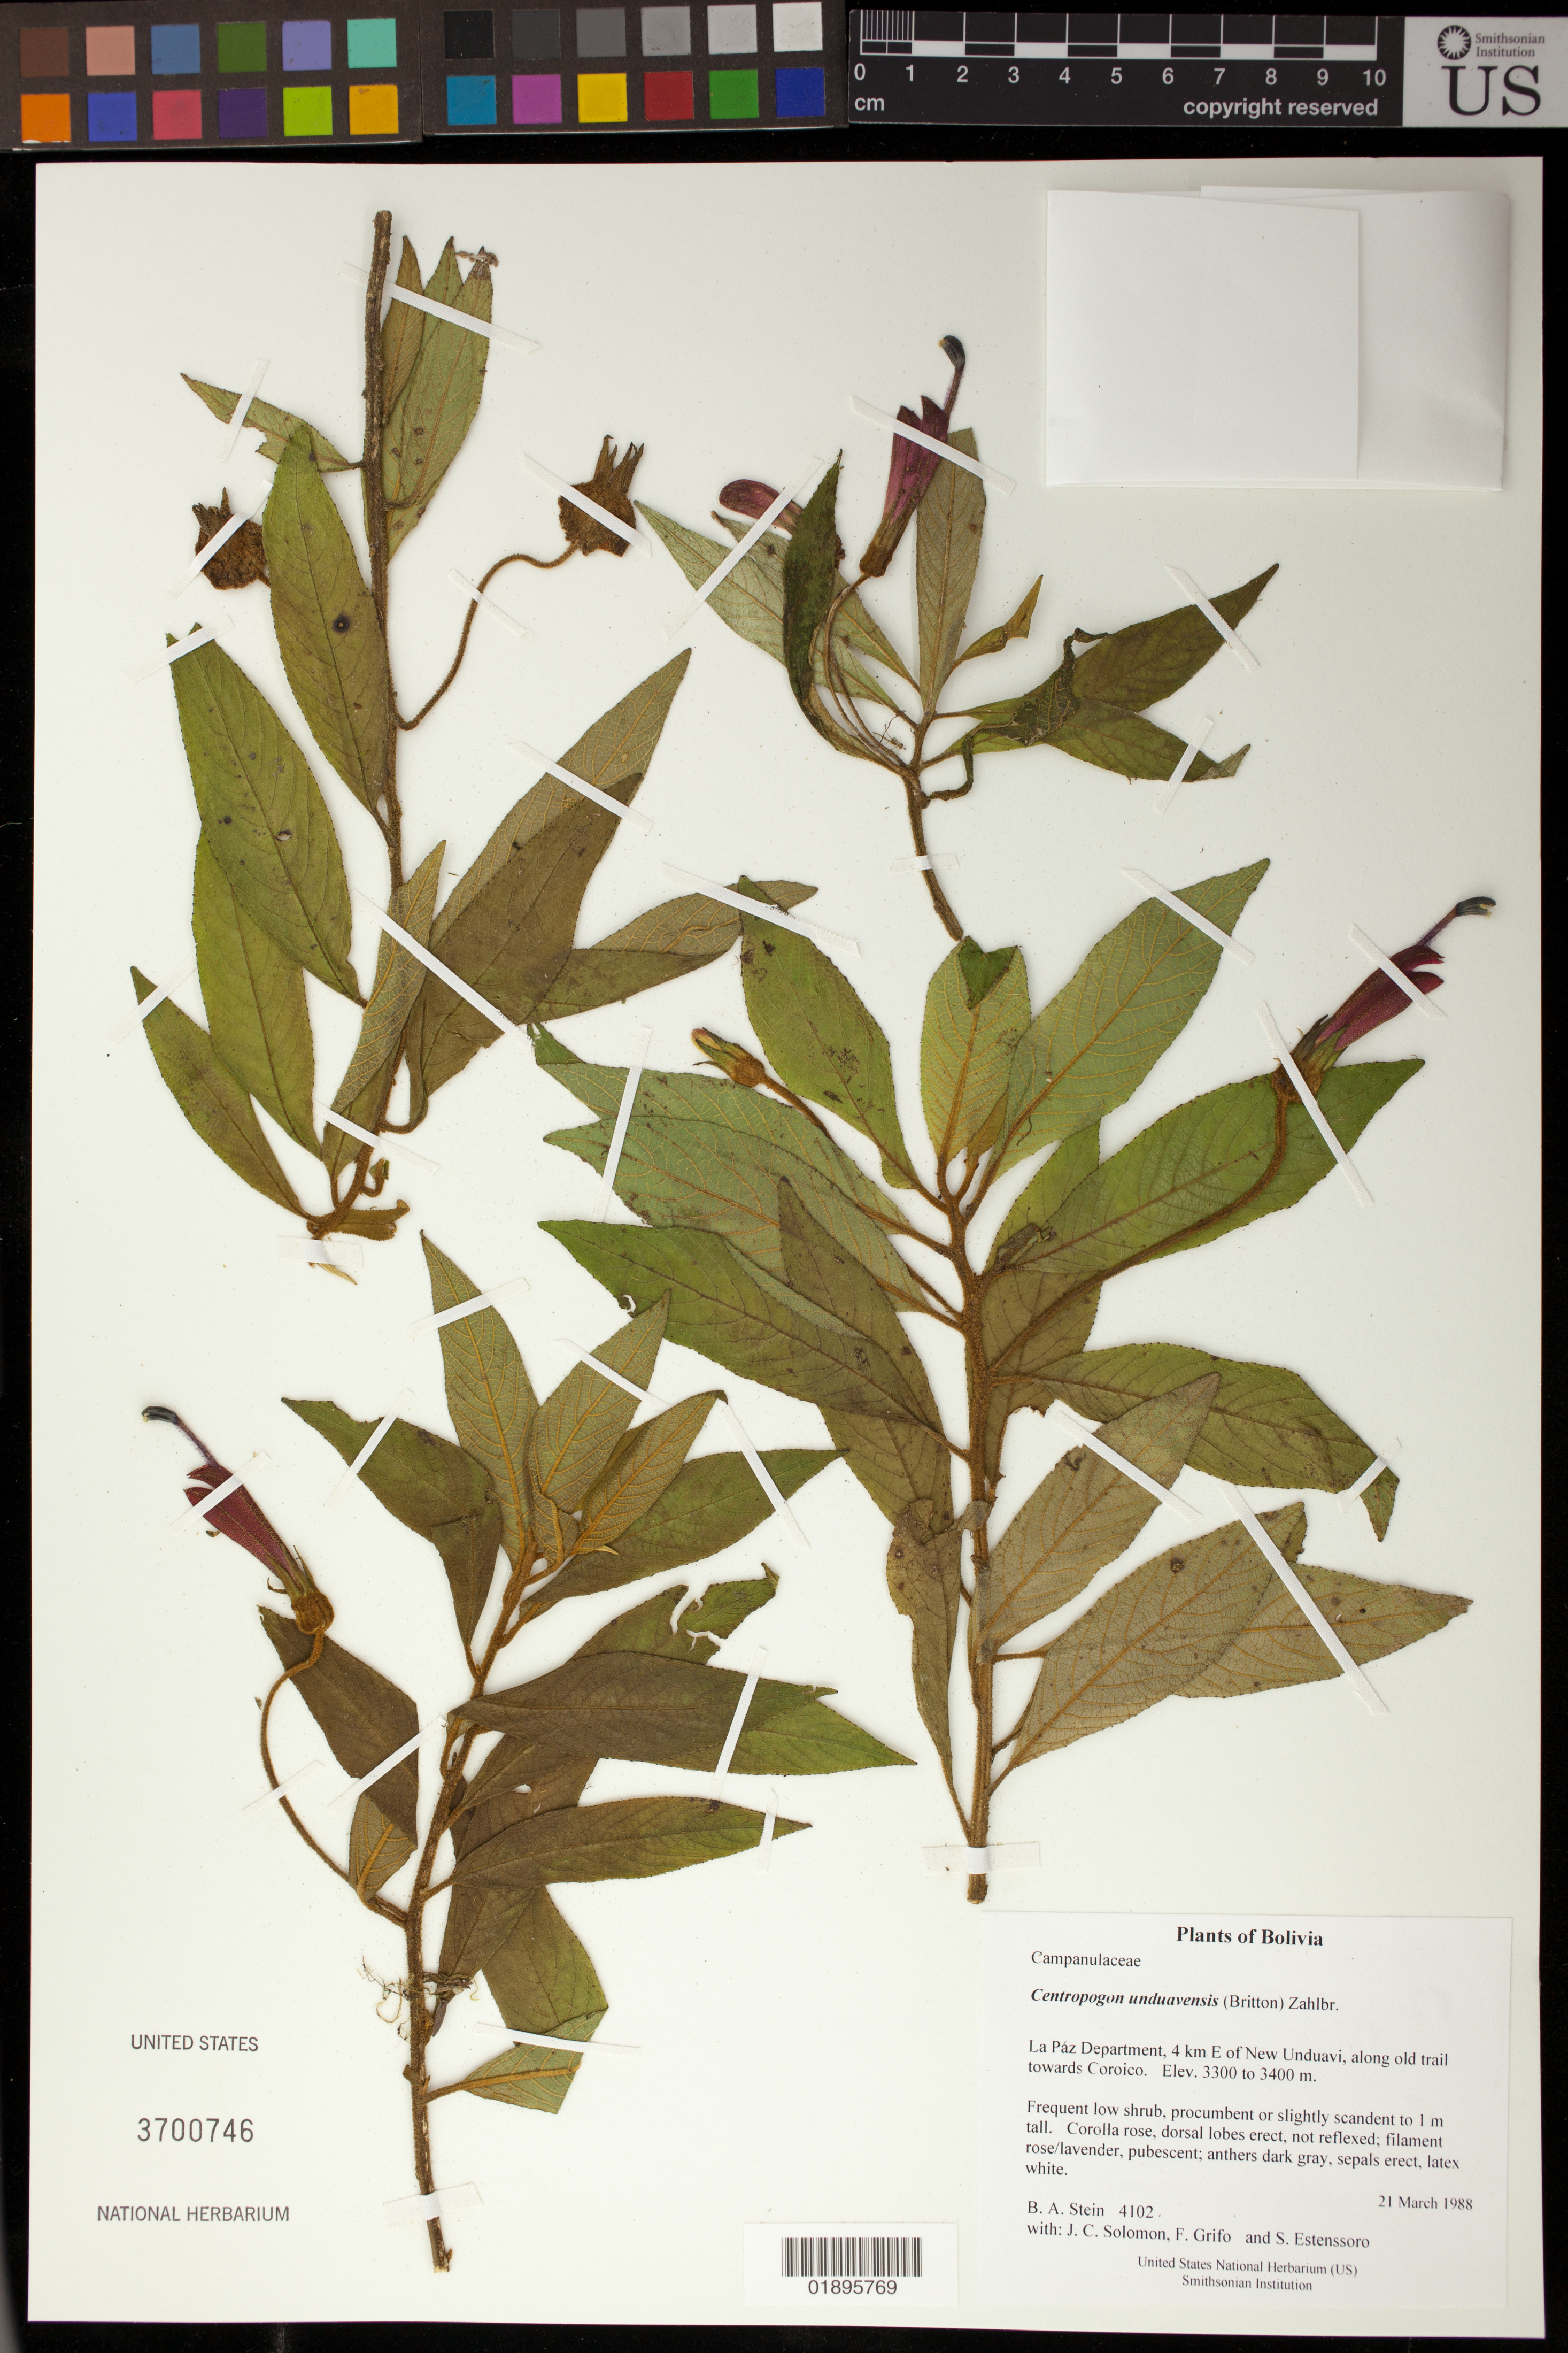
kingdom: Plantae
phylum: Tracheophyta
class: Magnoliopsida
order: Asterales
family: Campanulaceae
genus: Centropogon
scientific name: Centropogon unduavensis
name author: (Britton) Zahlbr.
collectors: B. A. Stein, J. C. Solomon, F. Grifo & S. Estenssoro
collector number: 4102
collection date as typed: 21 March 1988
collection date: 1988-03-21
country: Bolivia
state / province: La Páz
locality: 4 km E of New Unduavi, along old trail towards Coroico.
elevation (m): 3300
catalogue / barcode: US 3700746